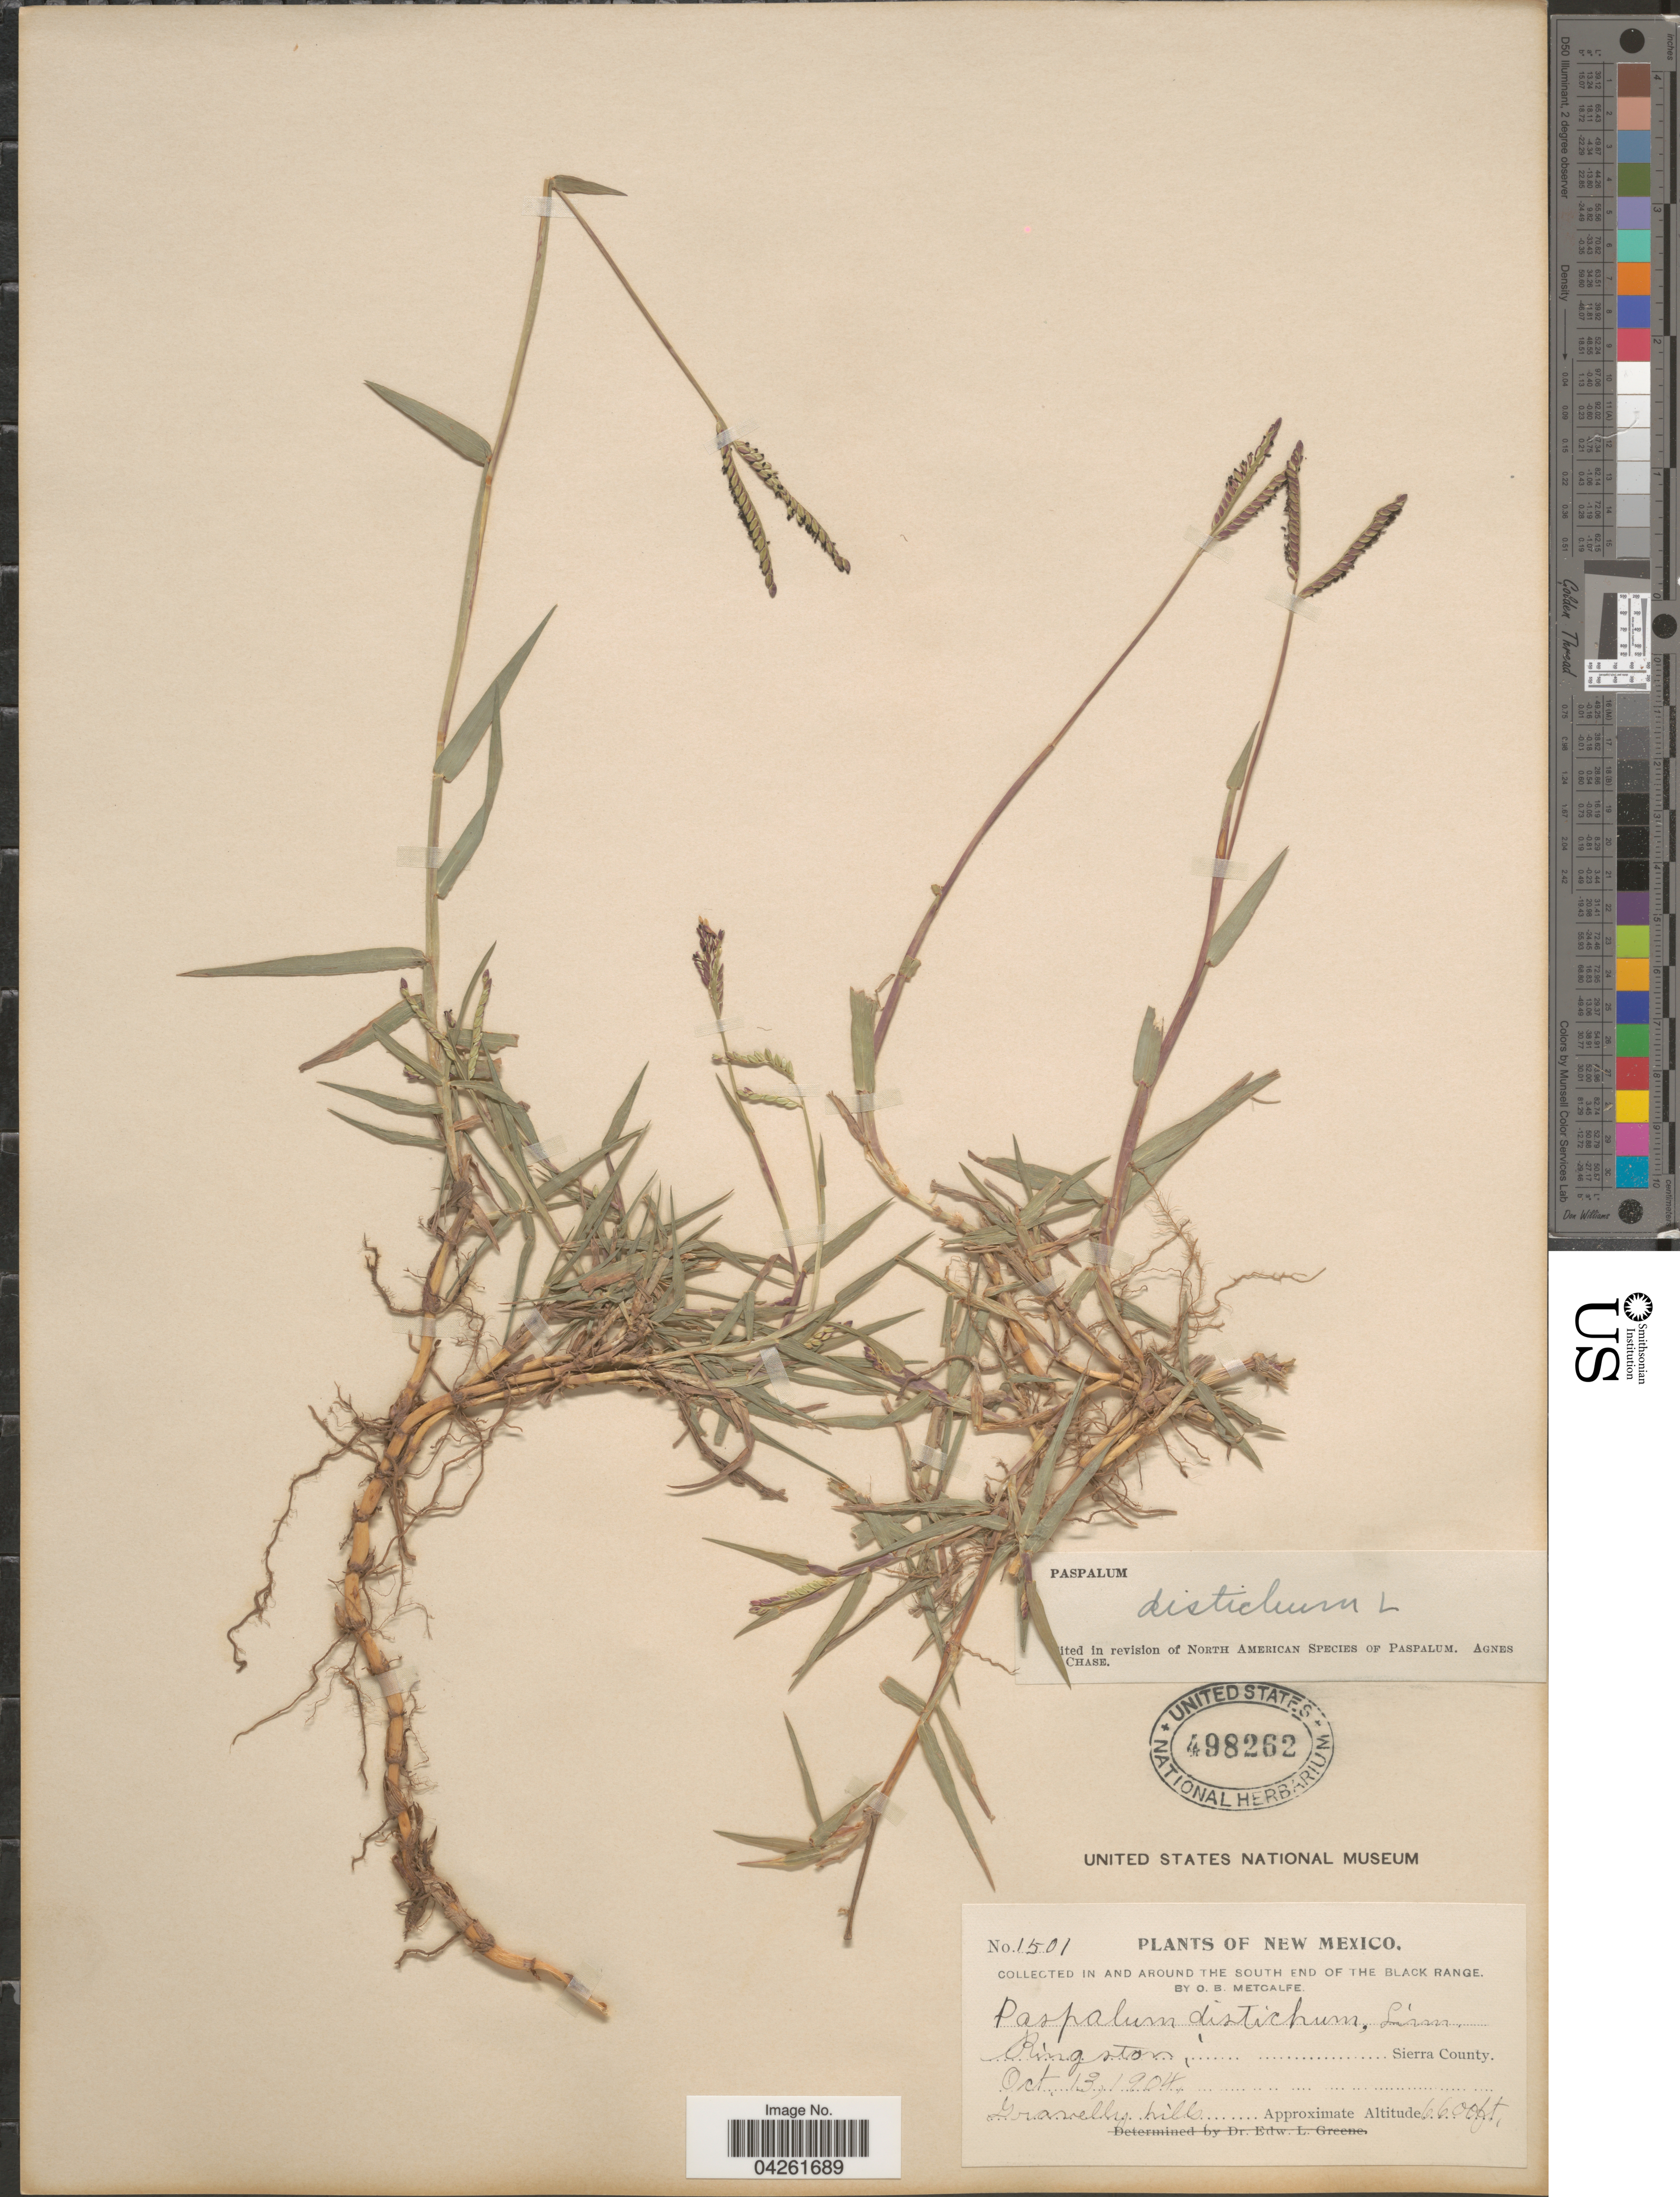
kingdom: Plantae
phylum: Tracheophyta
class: Liliopsida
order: Poales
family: Poaceae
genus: Paspalum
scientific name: Paspalum distichum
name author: L.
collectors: O. B. Metcalfe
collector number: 1501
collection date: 1904-10-13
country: United States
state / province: New Mexico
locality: In And Around The South End Of The Black Range. Ringston, Sierra County.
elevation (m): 2012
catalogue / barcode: US 498262